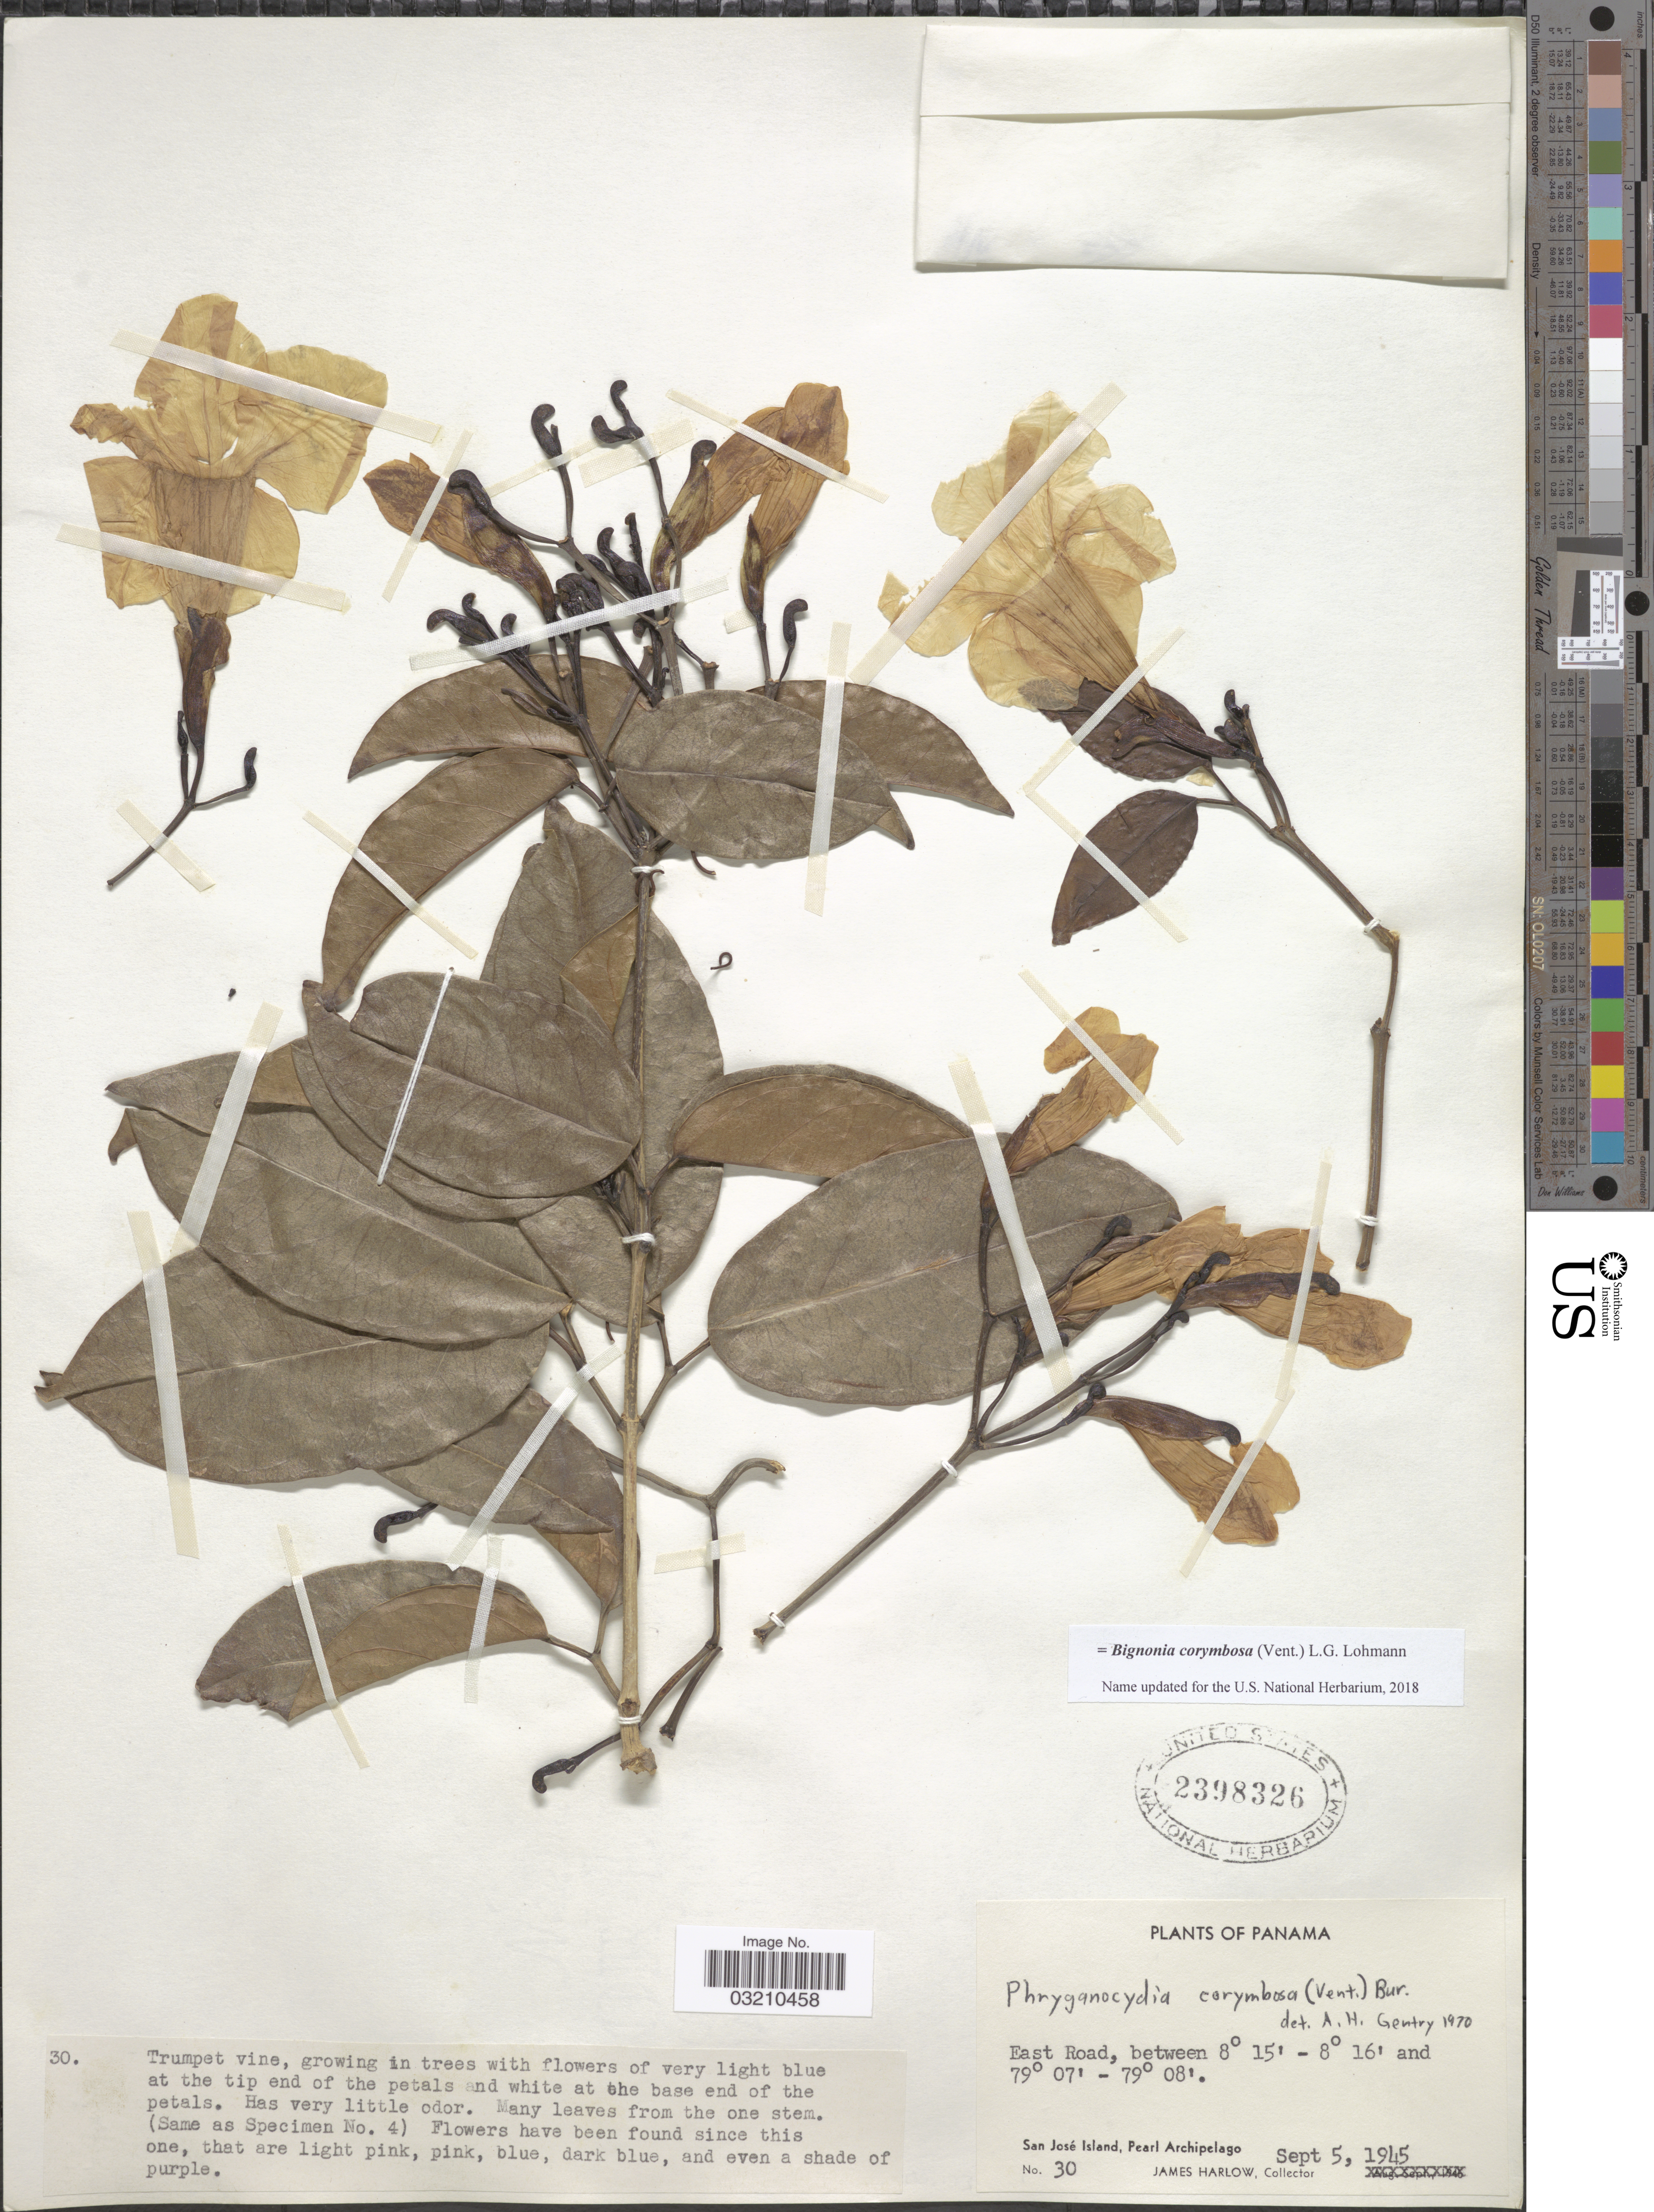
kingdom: Plantae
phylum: Tracheophyta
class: Magnoliopsida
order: Lamiales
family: Bignoniaceae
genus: Bignonia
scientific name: Bignonia corymbosa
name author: (Vent.) L.G. Lohmann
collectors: J. Harlow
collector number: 30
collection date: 1945-09-05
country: Panama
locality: East Road. San José Island, Pearl Archipelago.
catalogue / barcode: US 2398326